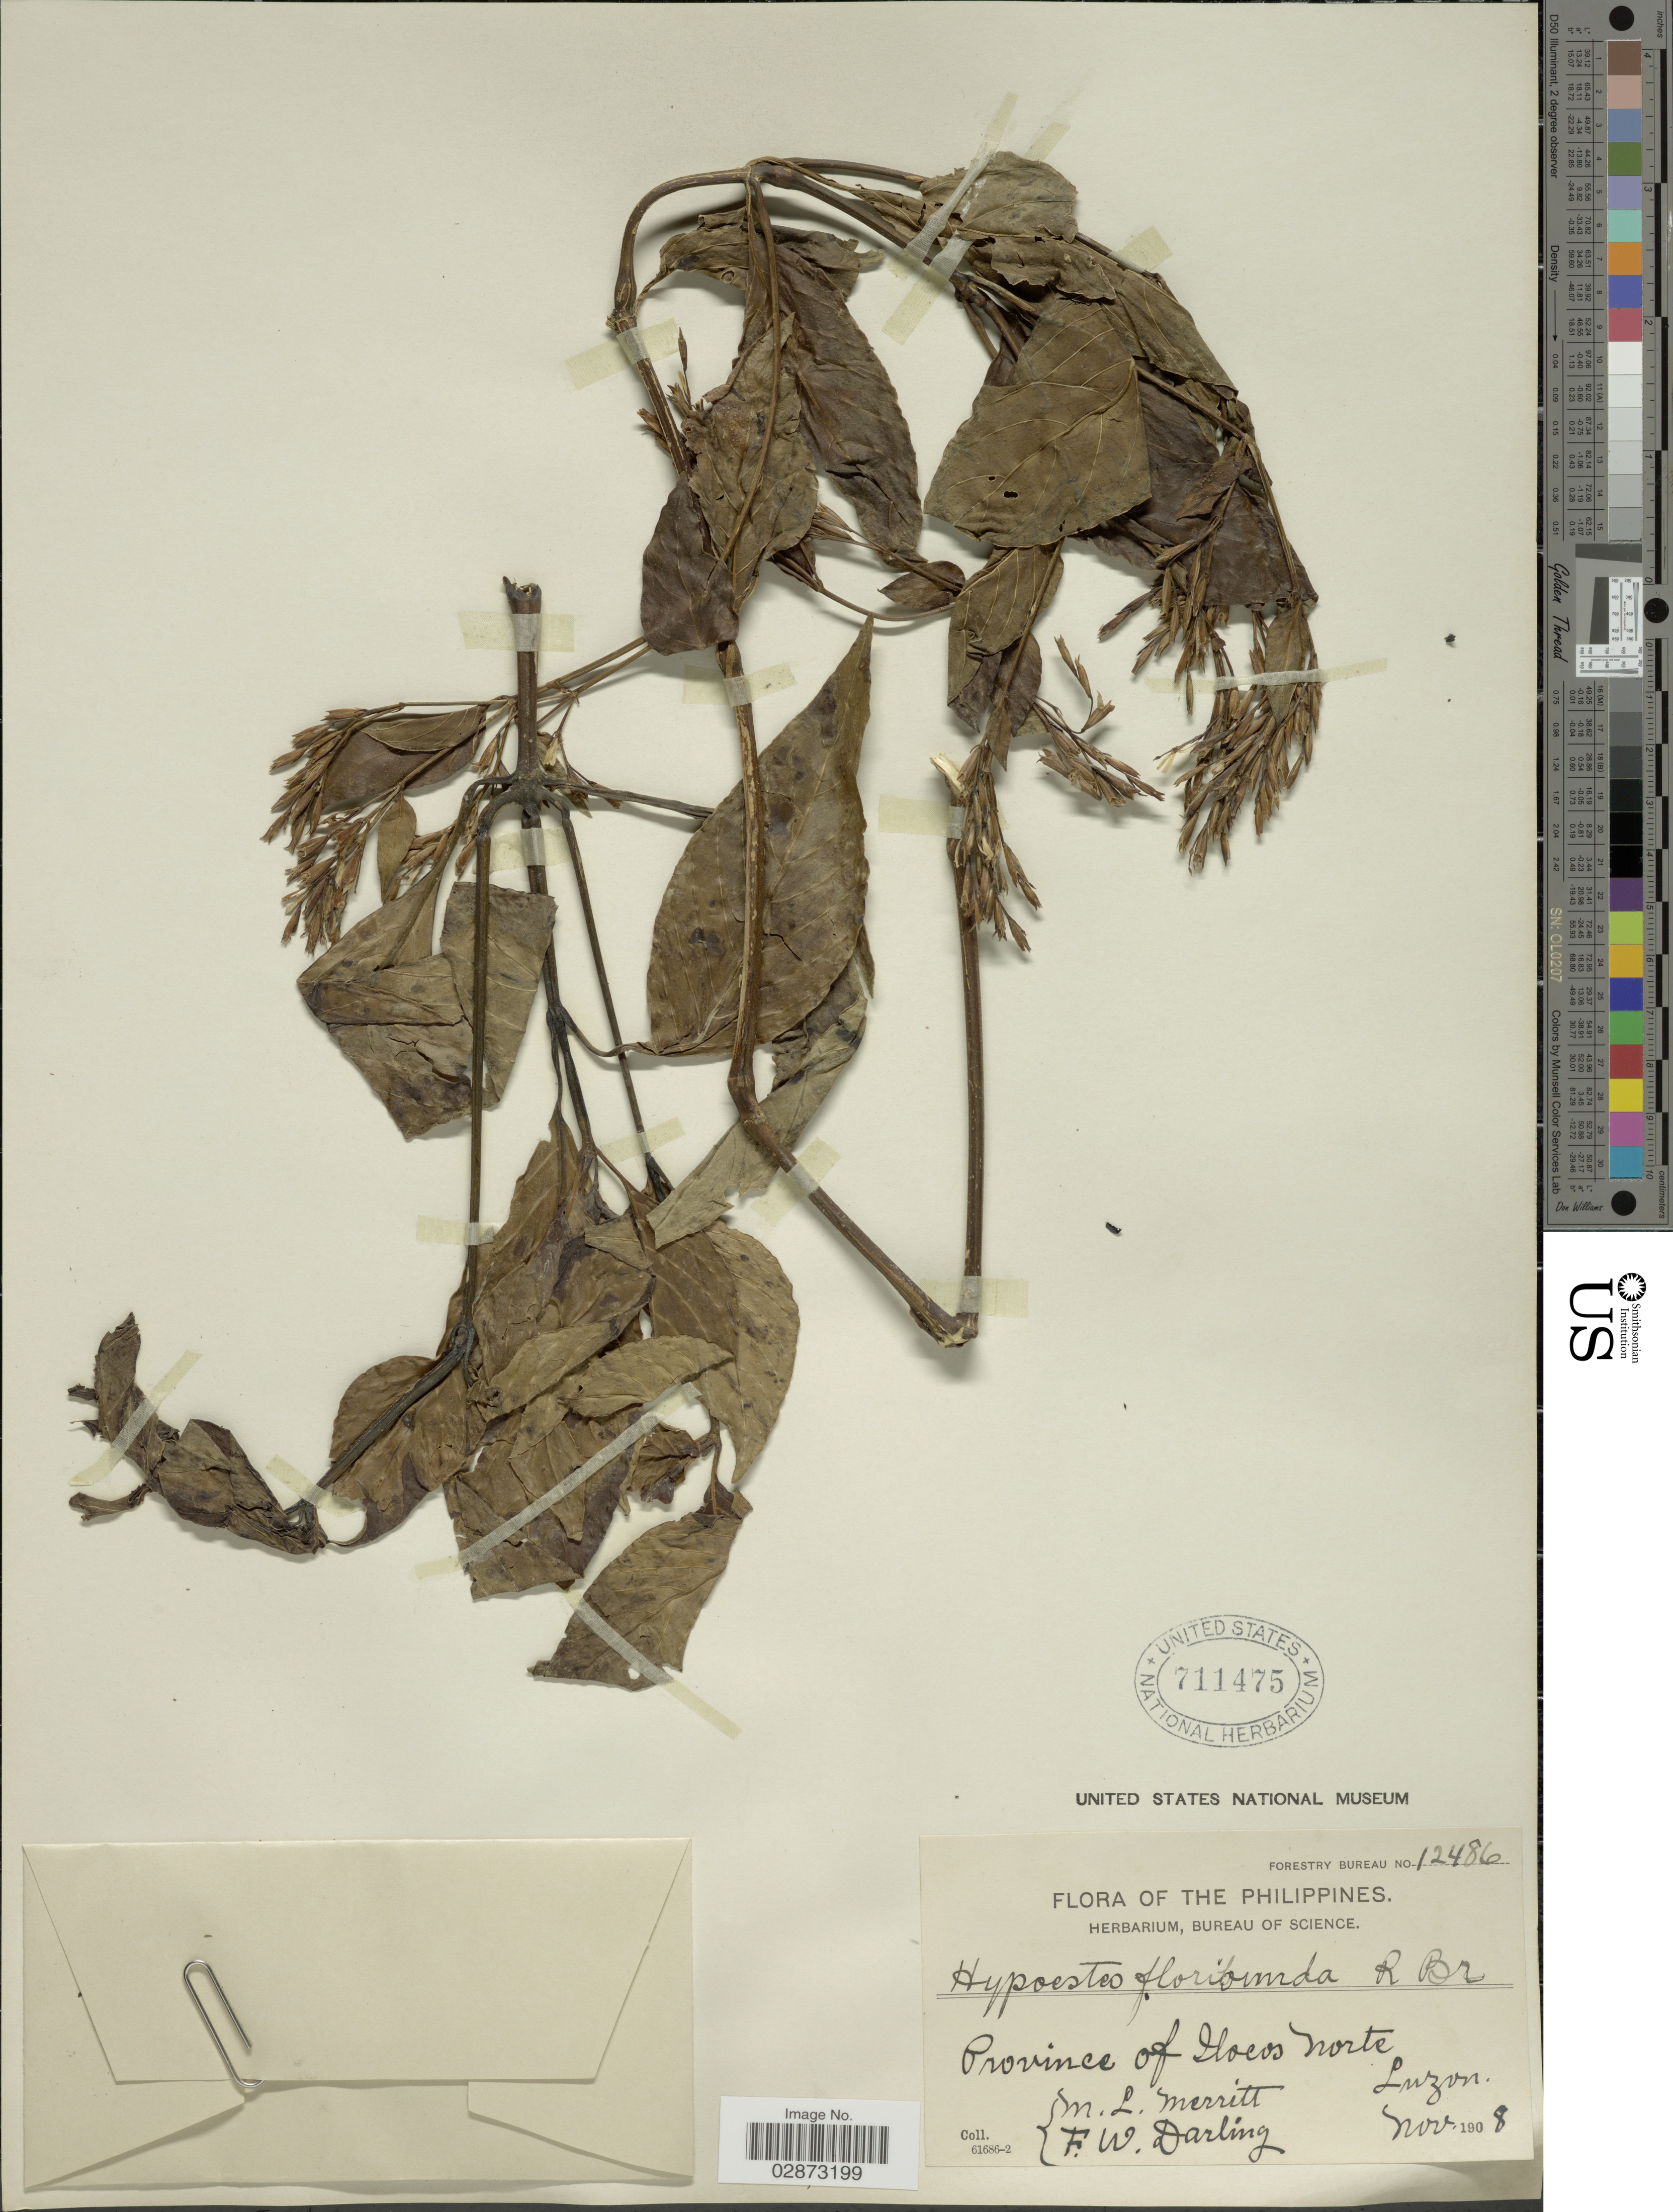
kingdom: Plantae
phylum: Tracheophyta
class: Magnoliopsida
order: Lamiales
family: Acanthaceae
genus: Hypoestes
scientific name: Hypoestes floribunda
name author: R. Br.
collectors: M. L. Merritt & F. Darling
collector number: Forestry Bureau 12486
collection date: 1908-11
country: Philippines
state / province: Ilocos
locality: Province of Ilocos Norte. Luzon.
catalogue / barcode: US 711475